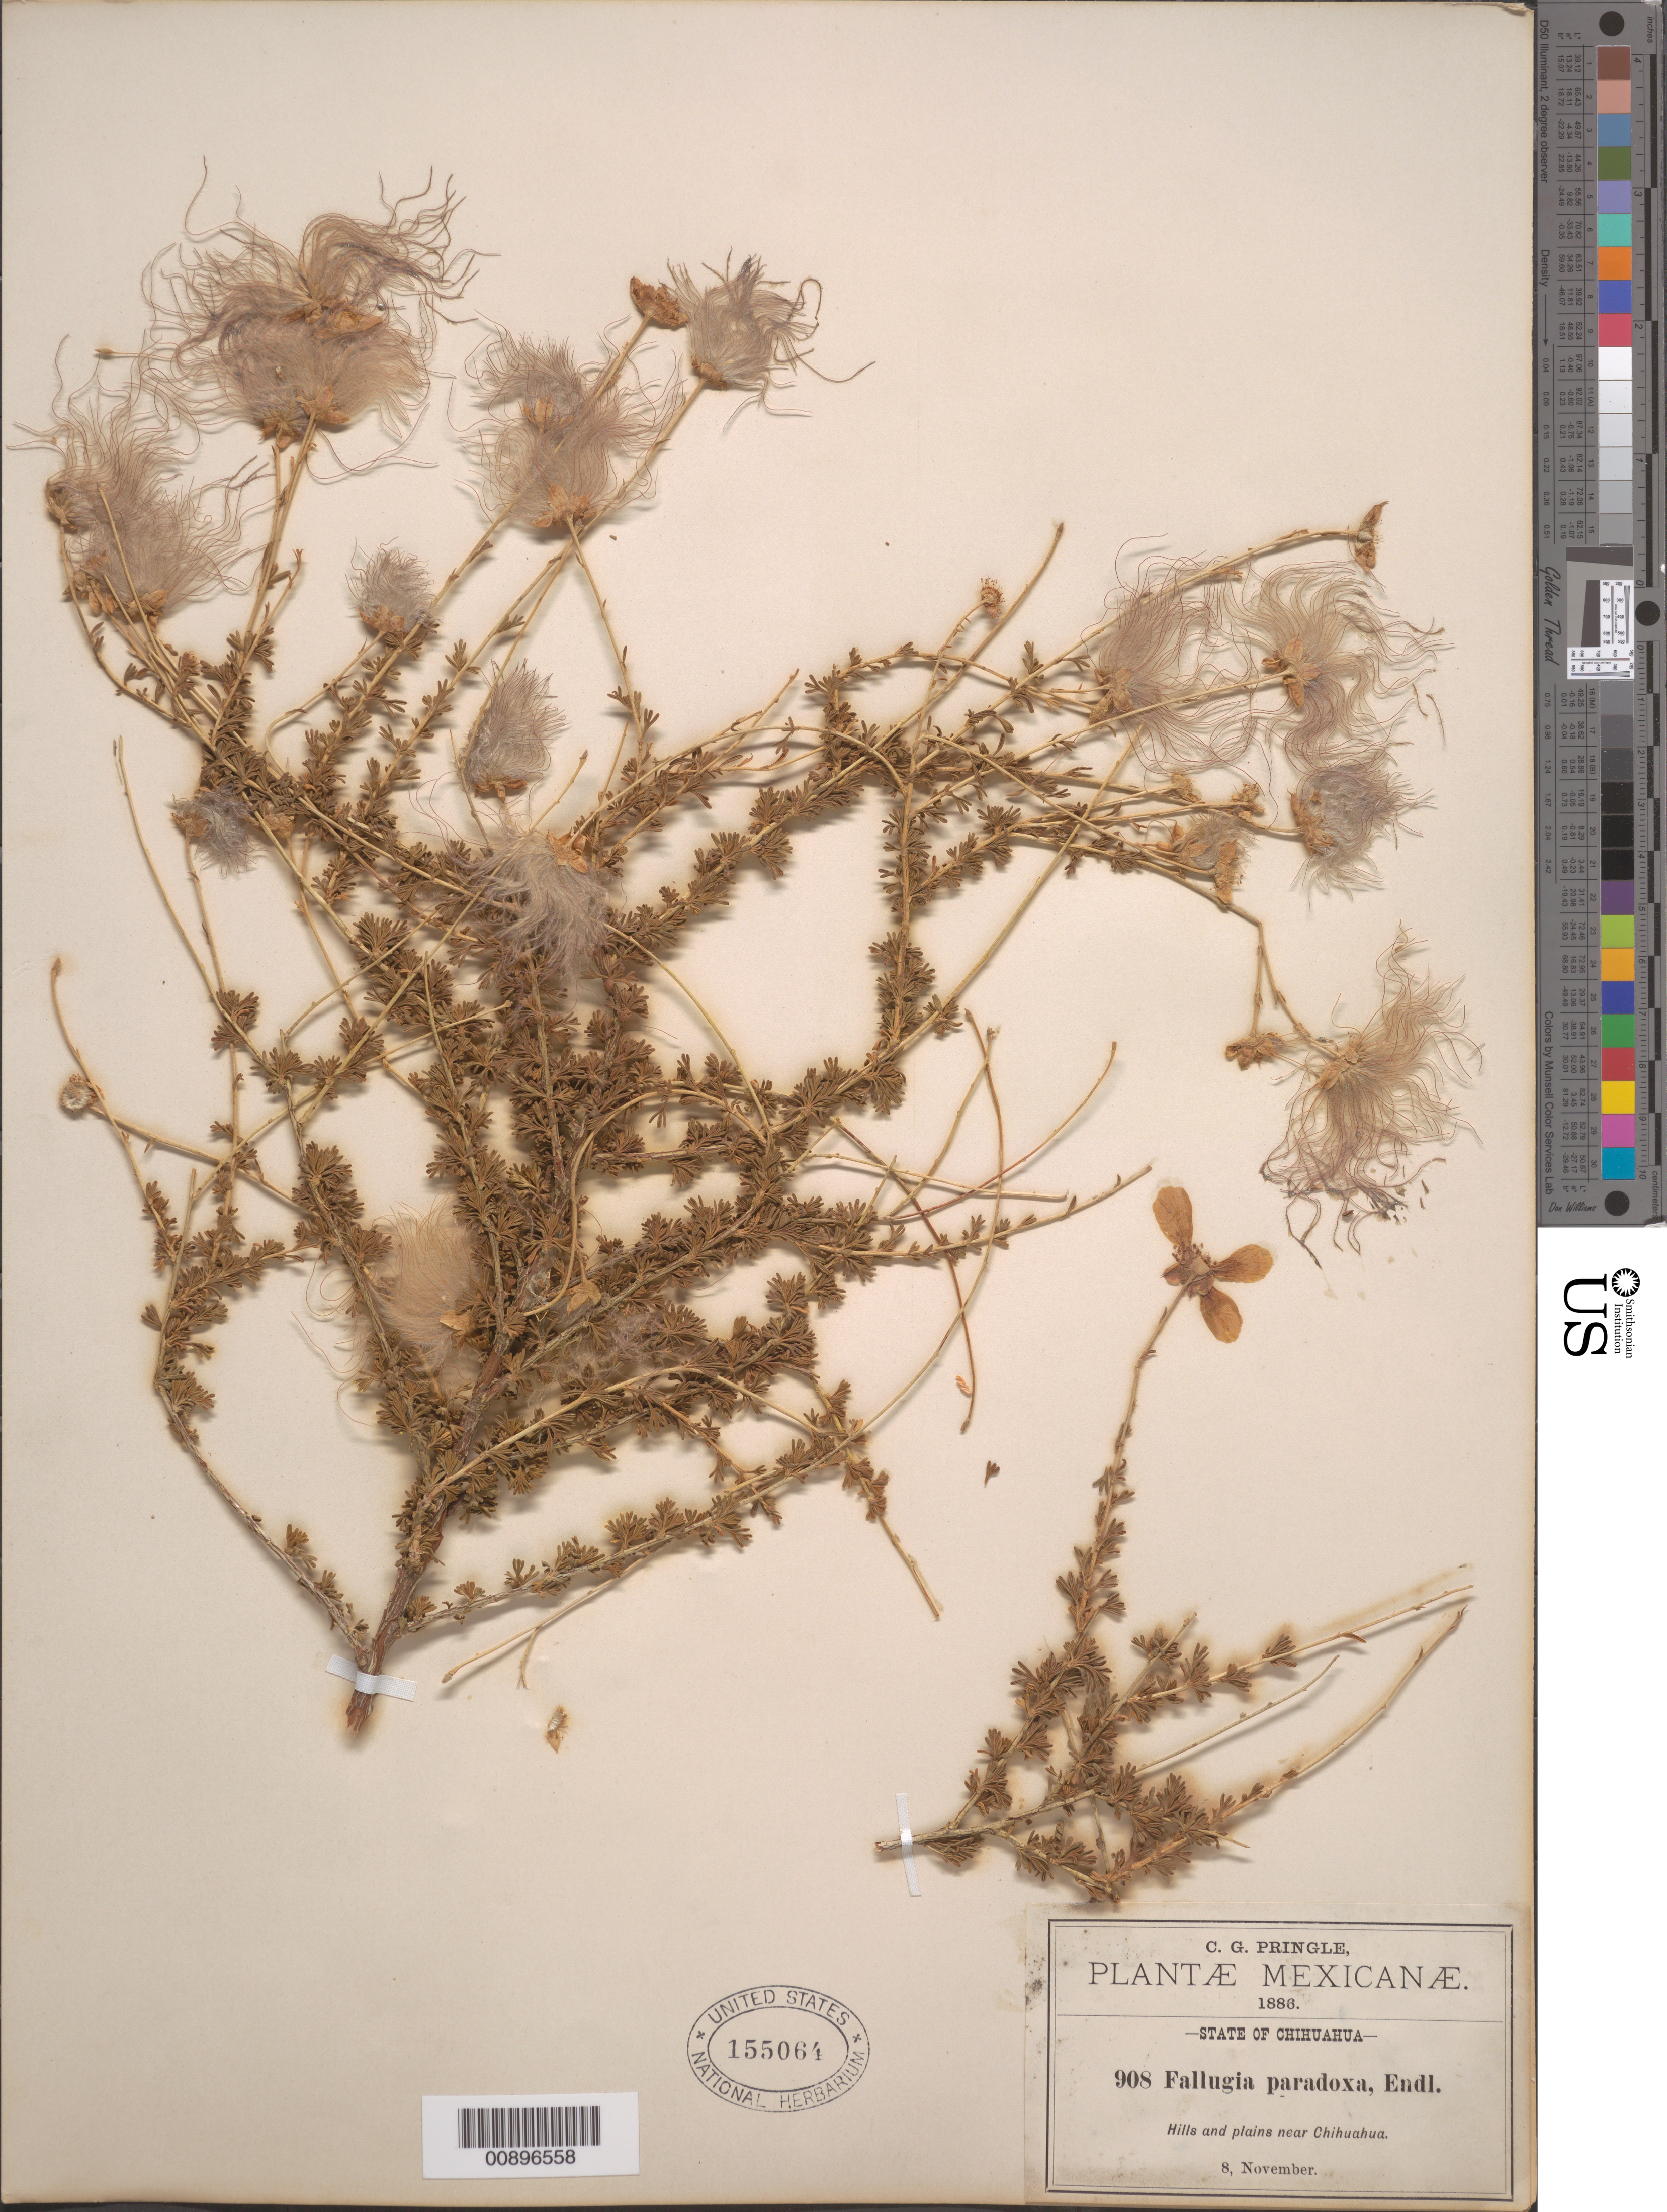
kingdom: Plantae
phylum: Tracheophyta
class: Magnoliopsida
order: Rosales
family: Rosaceae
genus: Fallugia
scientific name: Fallugia paradoxa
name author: (D. Don ex Tilloch & T. Taylor) Endl. ex Torr.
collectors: C. G. Pringle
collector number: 908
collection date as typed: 08 Nov 1886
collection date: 1886-11-08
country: Mexico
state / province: Chihuahua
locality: Near Chihuahua.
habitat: Hills and plains.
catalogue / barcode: US 155064